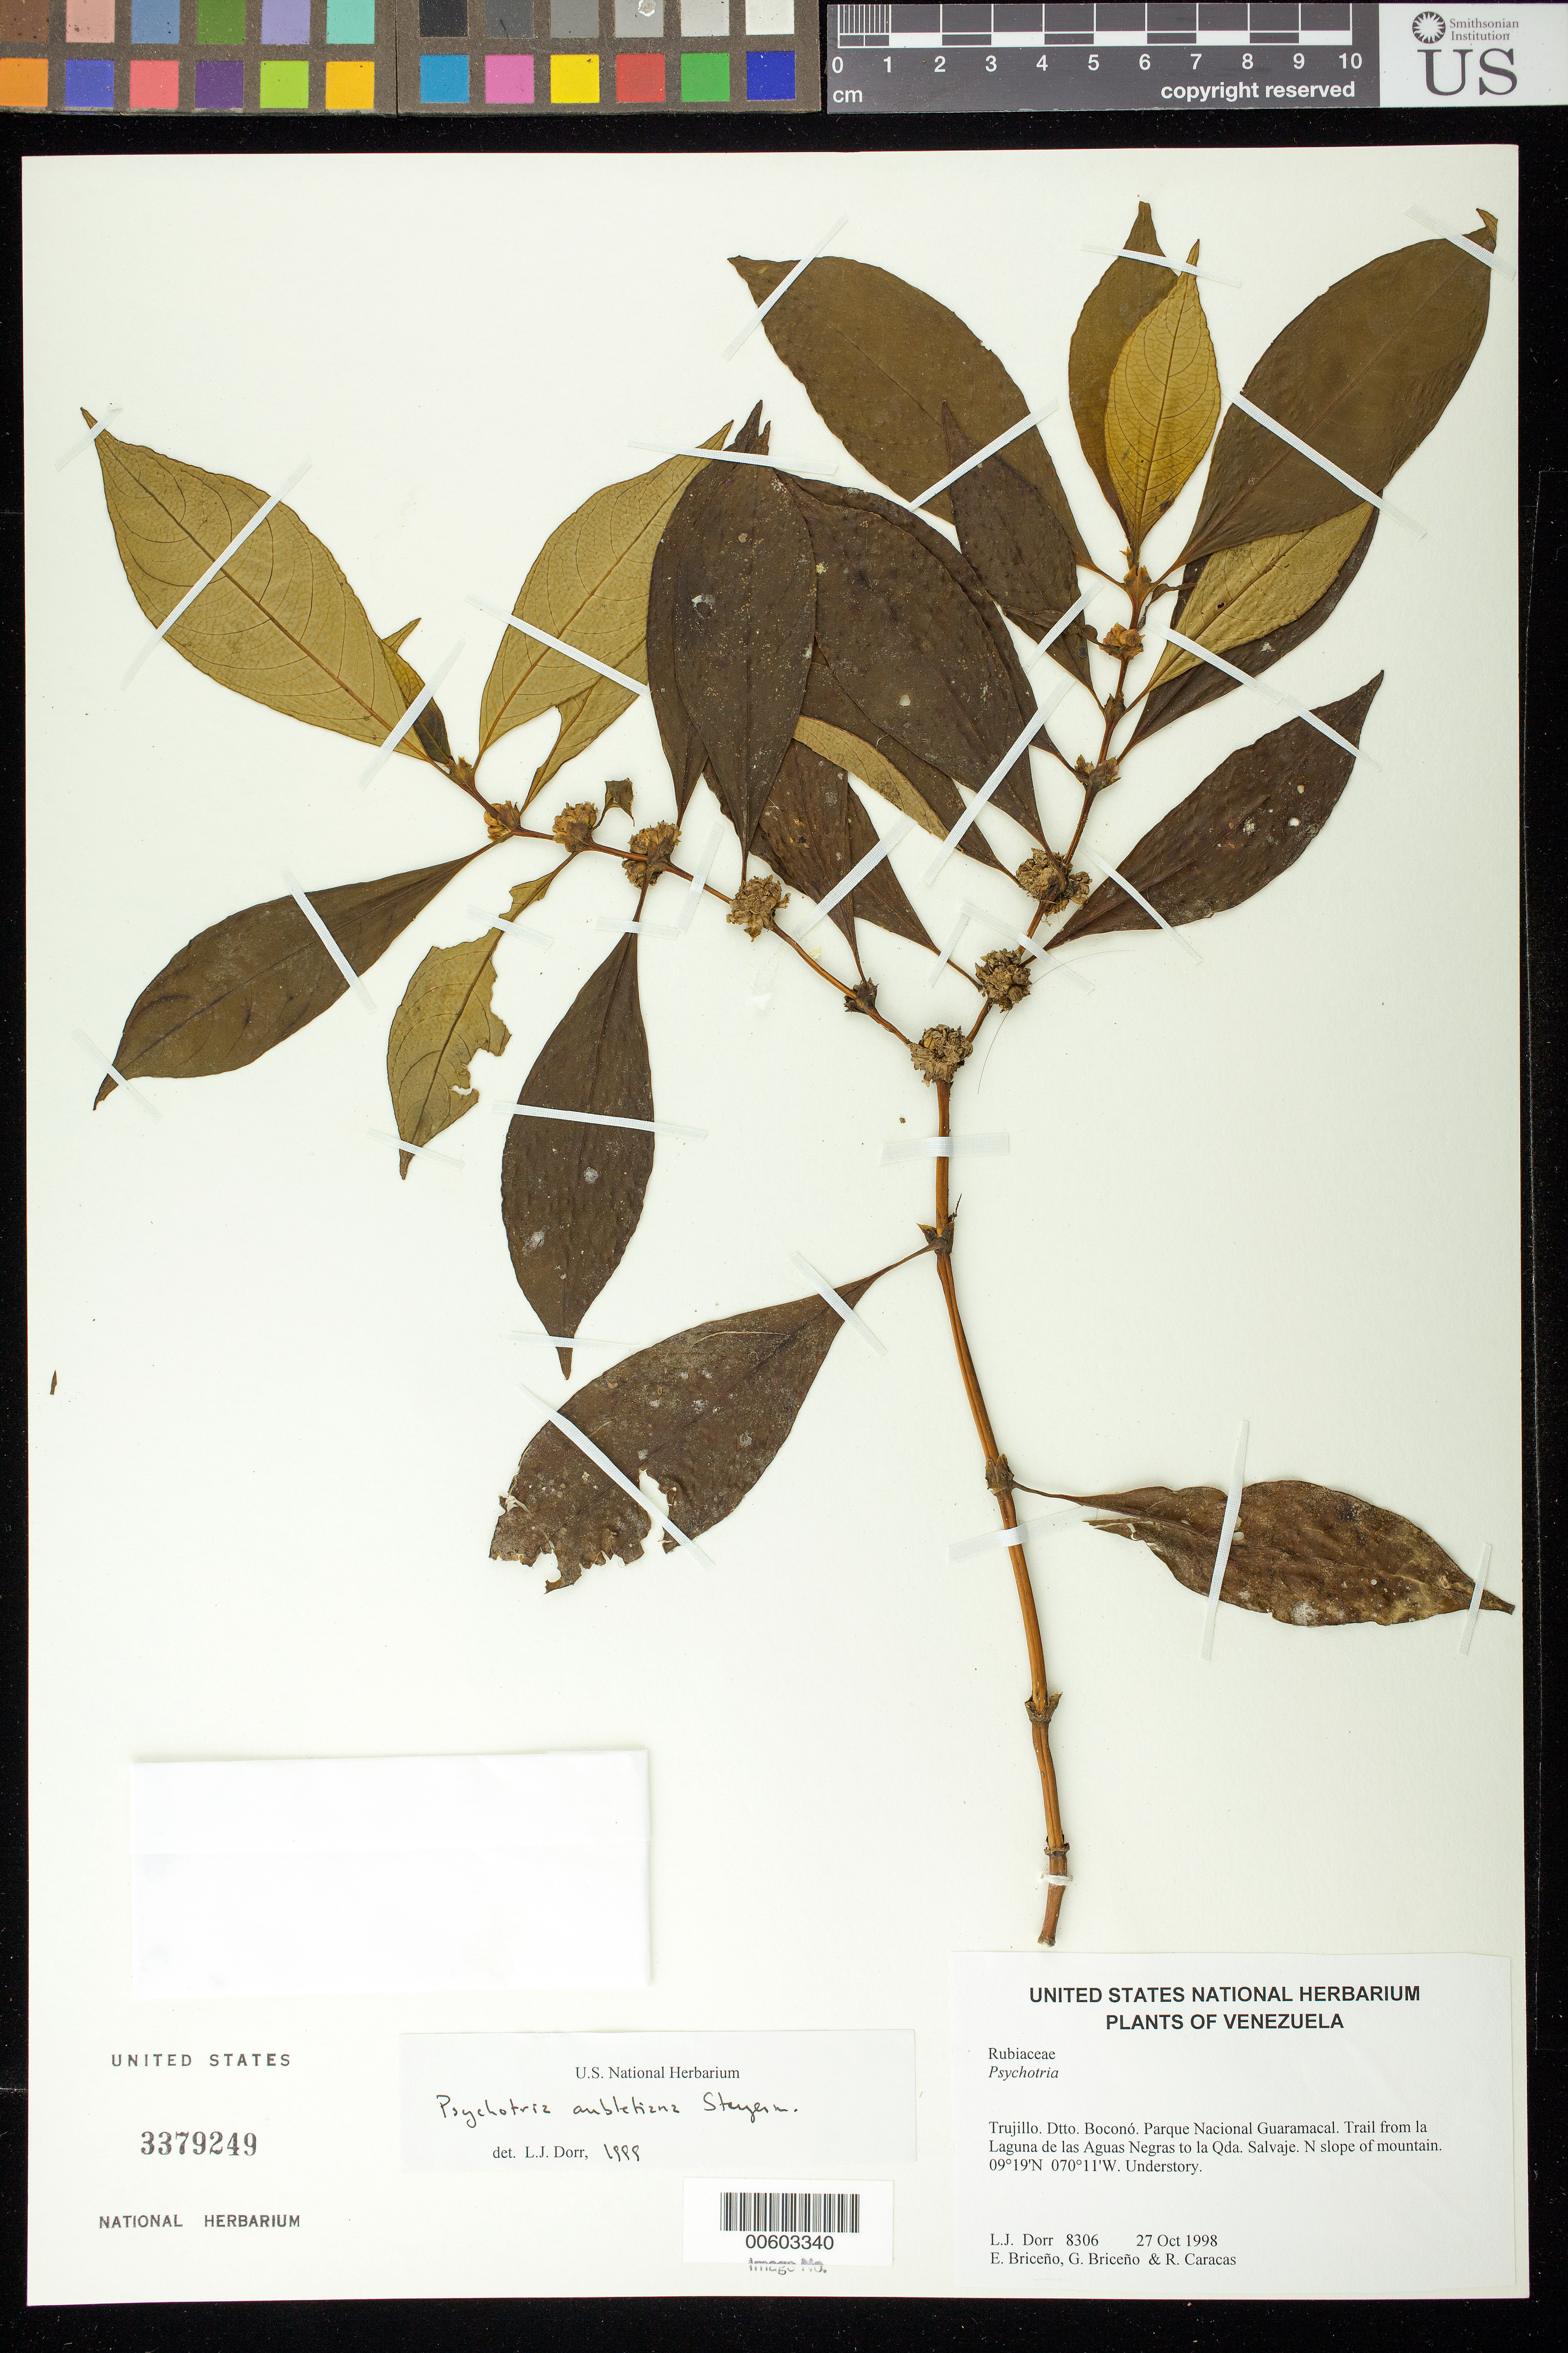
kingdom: Plantae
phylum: Tracheophyta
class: Magnoliopsida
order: Gentianales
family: Rubiaceae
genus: Psychotria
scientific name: Psychotria aubletiana var. andina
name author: Steyerm.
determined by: Dorr, L. J., (BOT), Smithsonian Institution - National Museum of Natural History (UNITED STATES)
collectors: L. J. Dorr, E. Briceño, G. Briceño & R. Caracas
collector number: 8306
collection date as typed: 27 Oct 1998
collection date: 1998-10-27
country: Venezuela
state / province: Trujillo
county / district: Boconó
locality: Parque Nacional Guaramacal. Trail from la Laguna de las Aguas Negras to la Qda. Salvaje. N slope of mountain.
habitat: Understory.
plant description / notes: PORT, US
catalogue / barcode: US 3379249